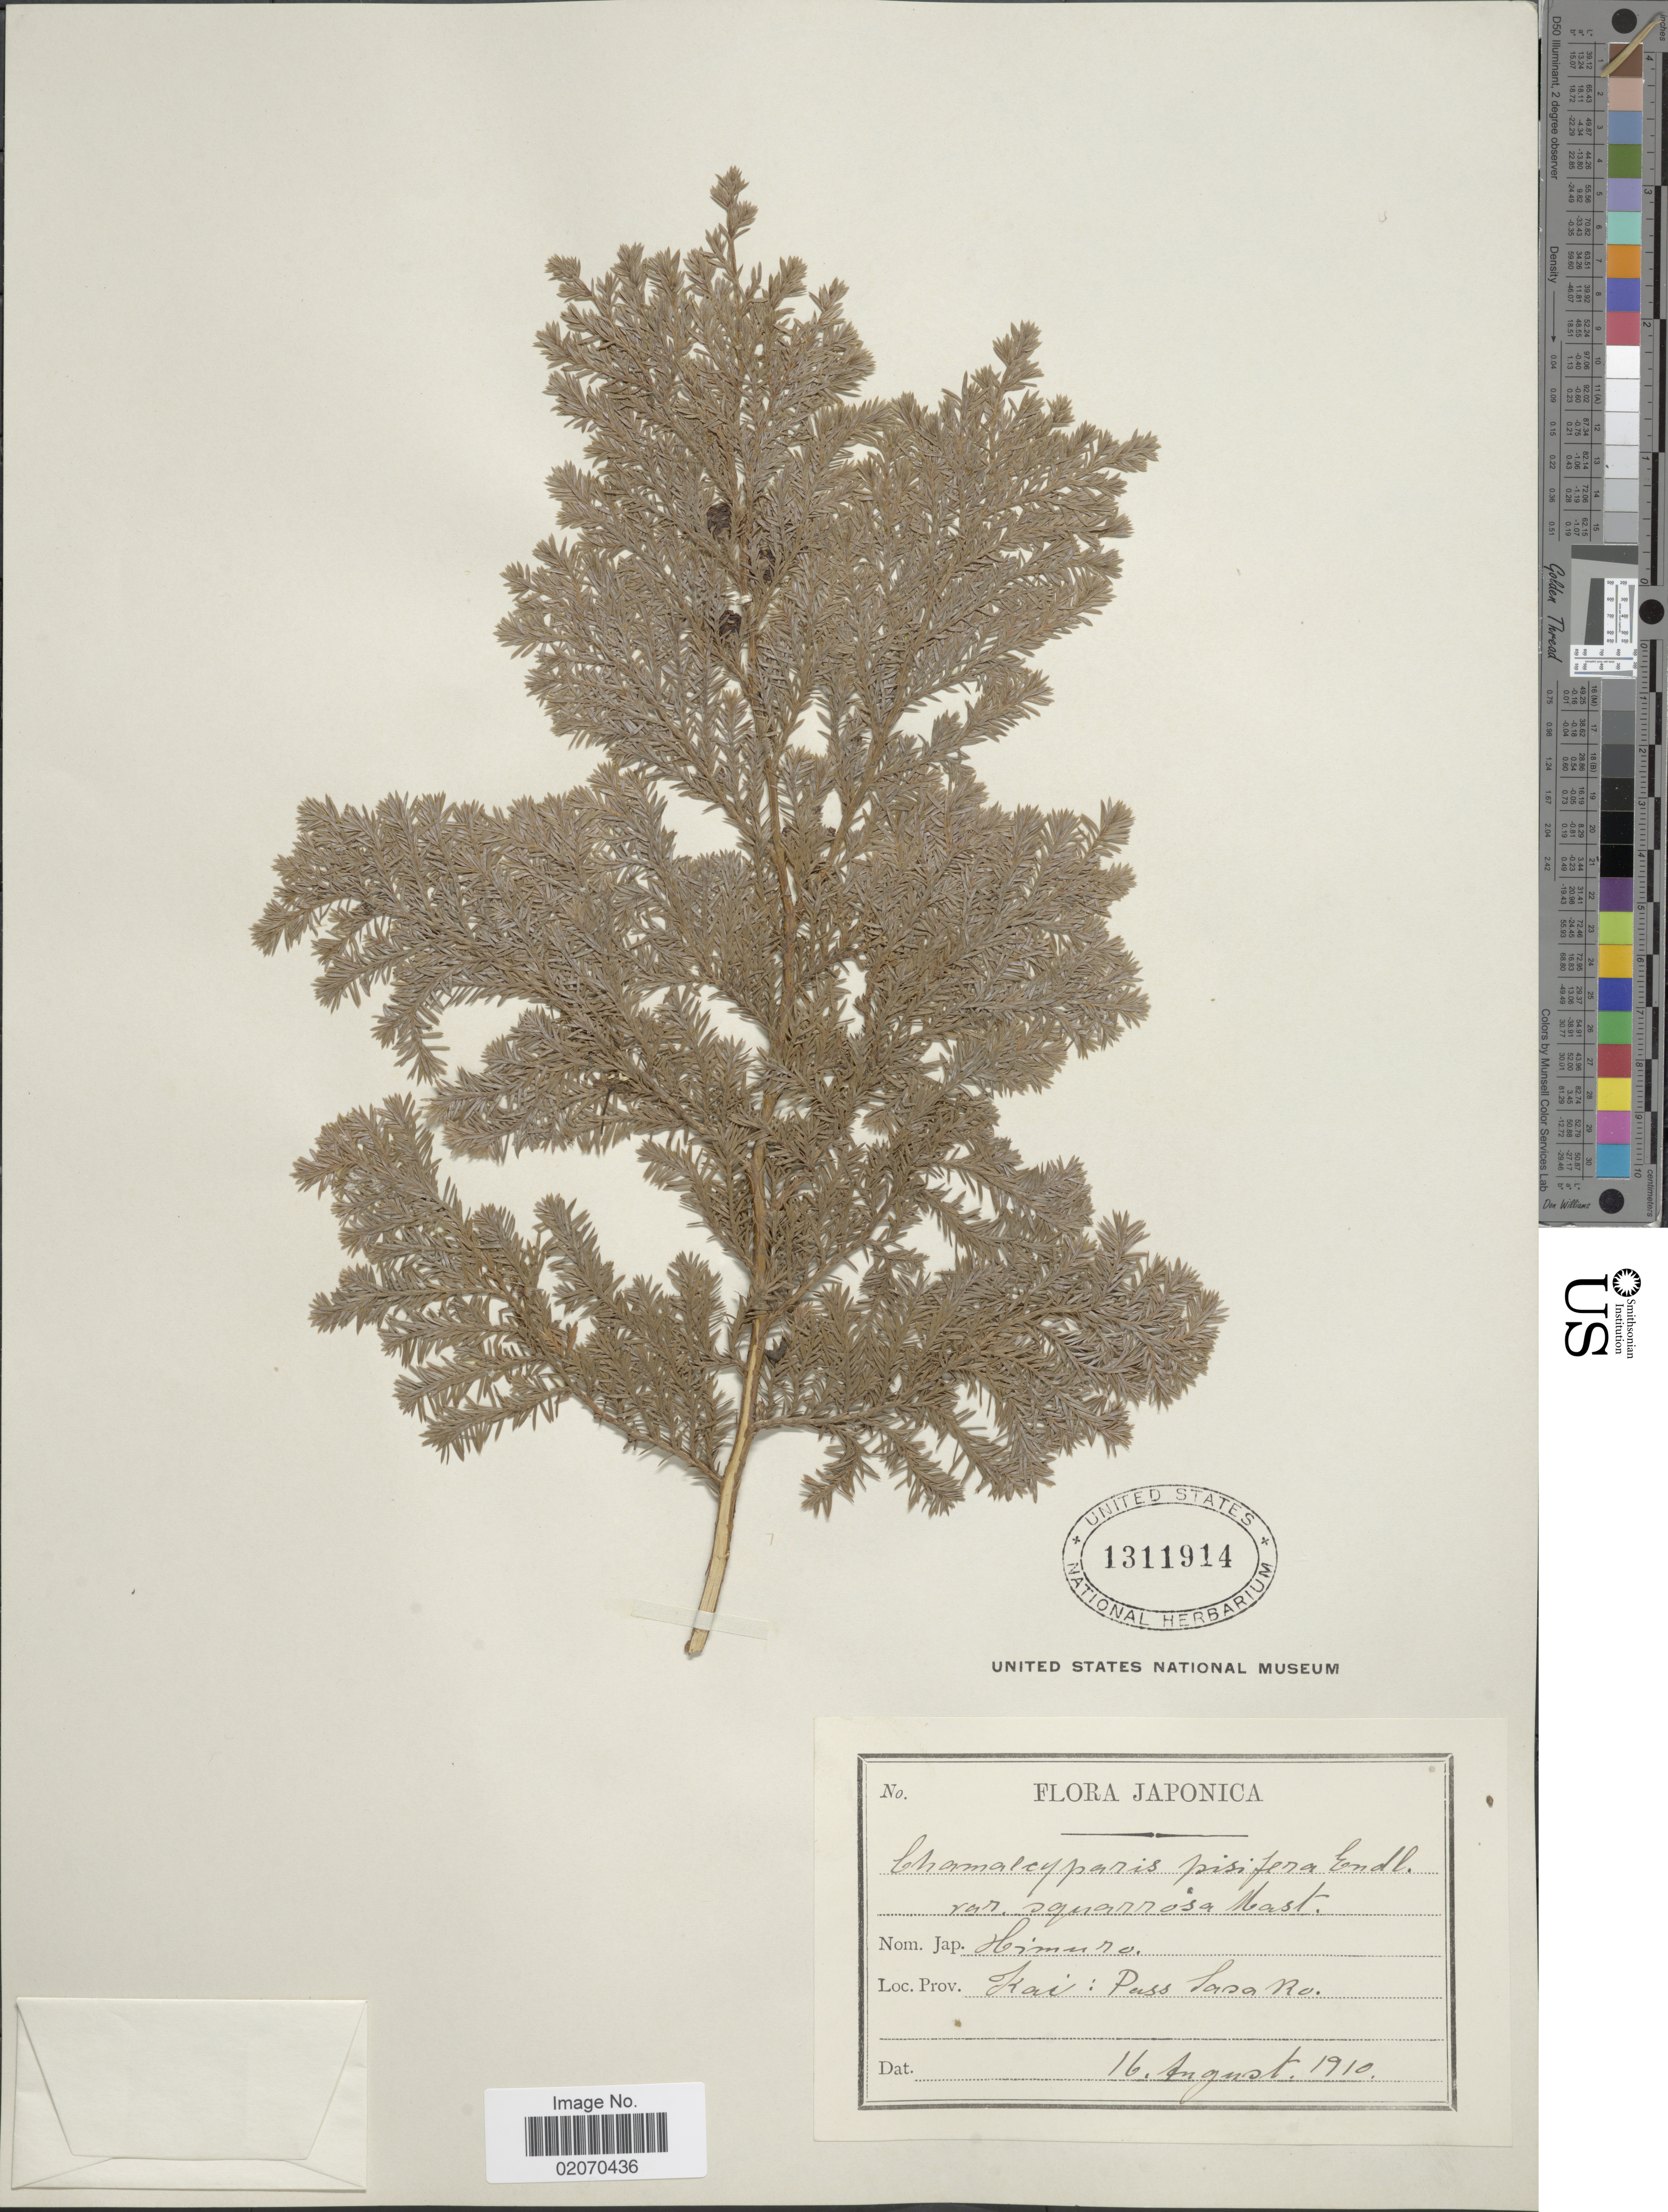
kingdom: Plantae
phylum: Tracheophyta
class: Pinopsida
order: Pinales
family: Cupressaceae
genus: Chamaecyparis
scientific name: Chamaecyparis pisifera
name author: (Siebold & Zucc.) Endl.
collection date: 1910-08-16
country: Japan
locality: Prov. Kai: Pass Sasako.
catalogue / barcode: US 1311914